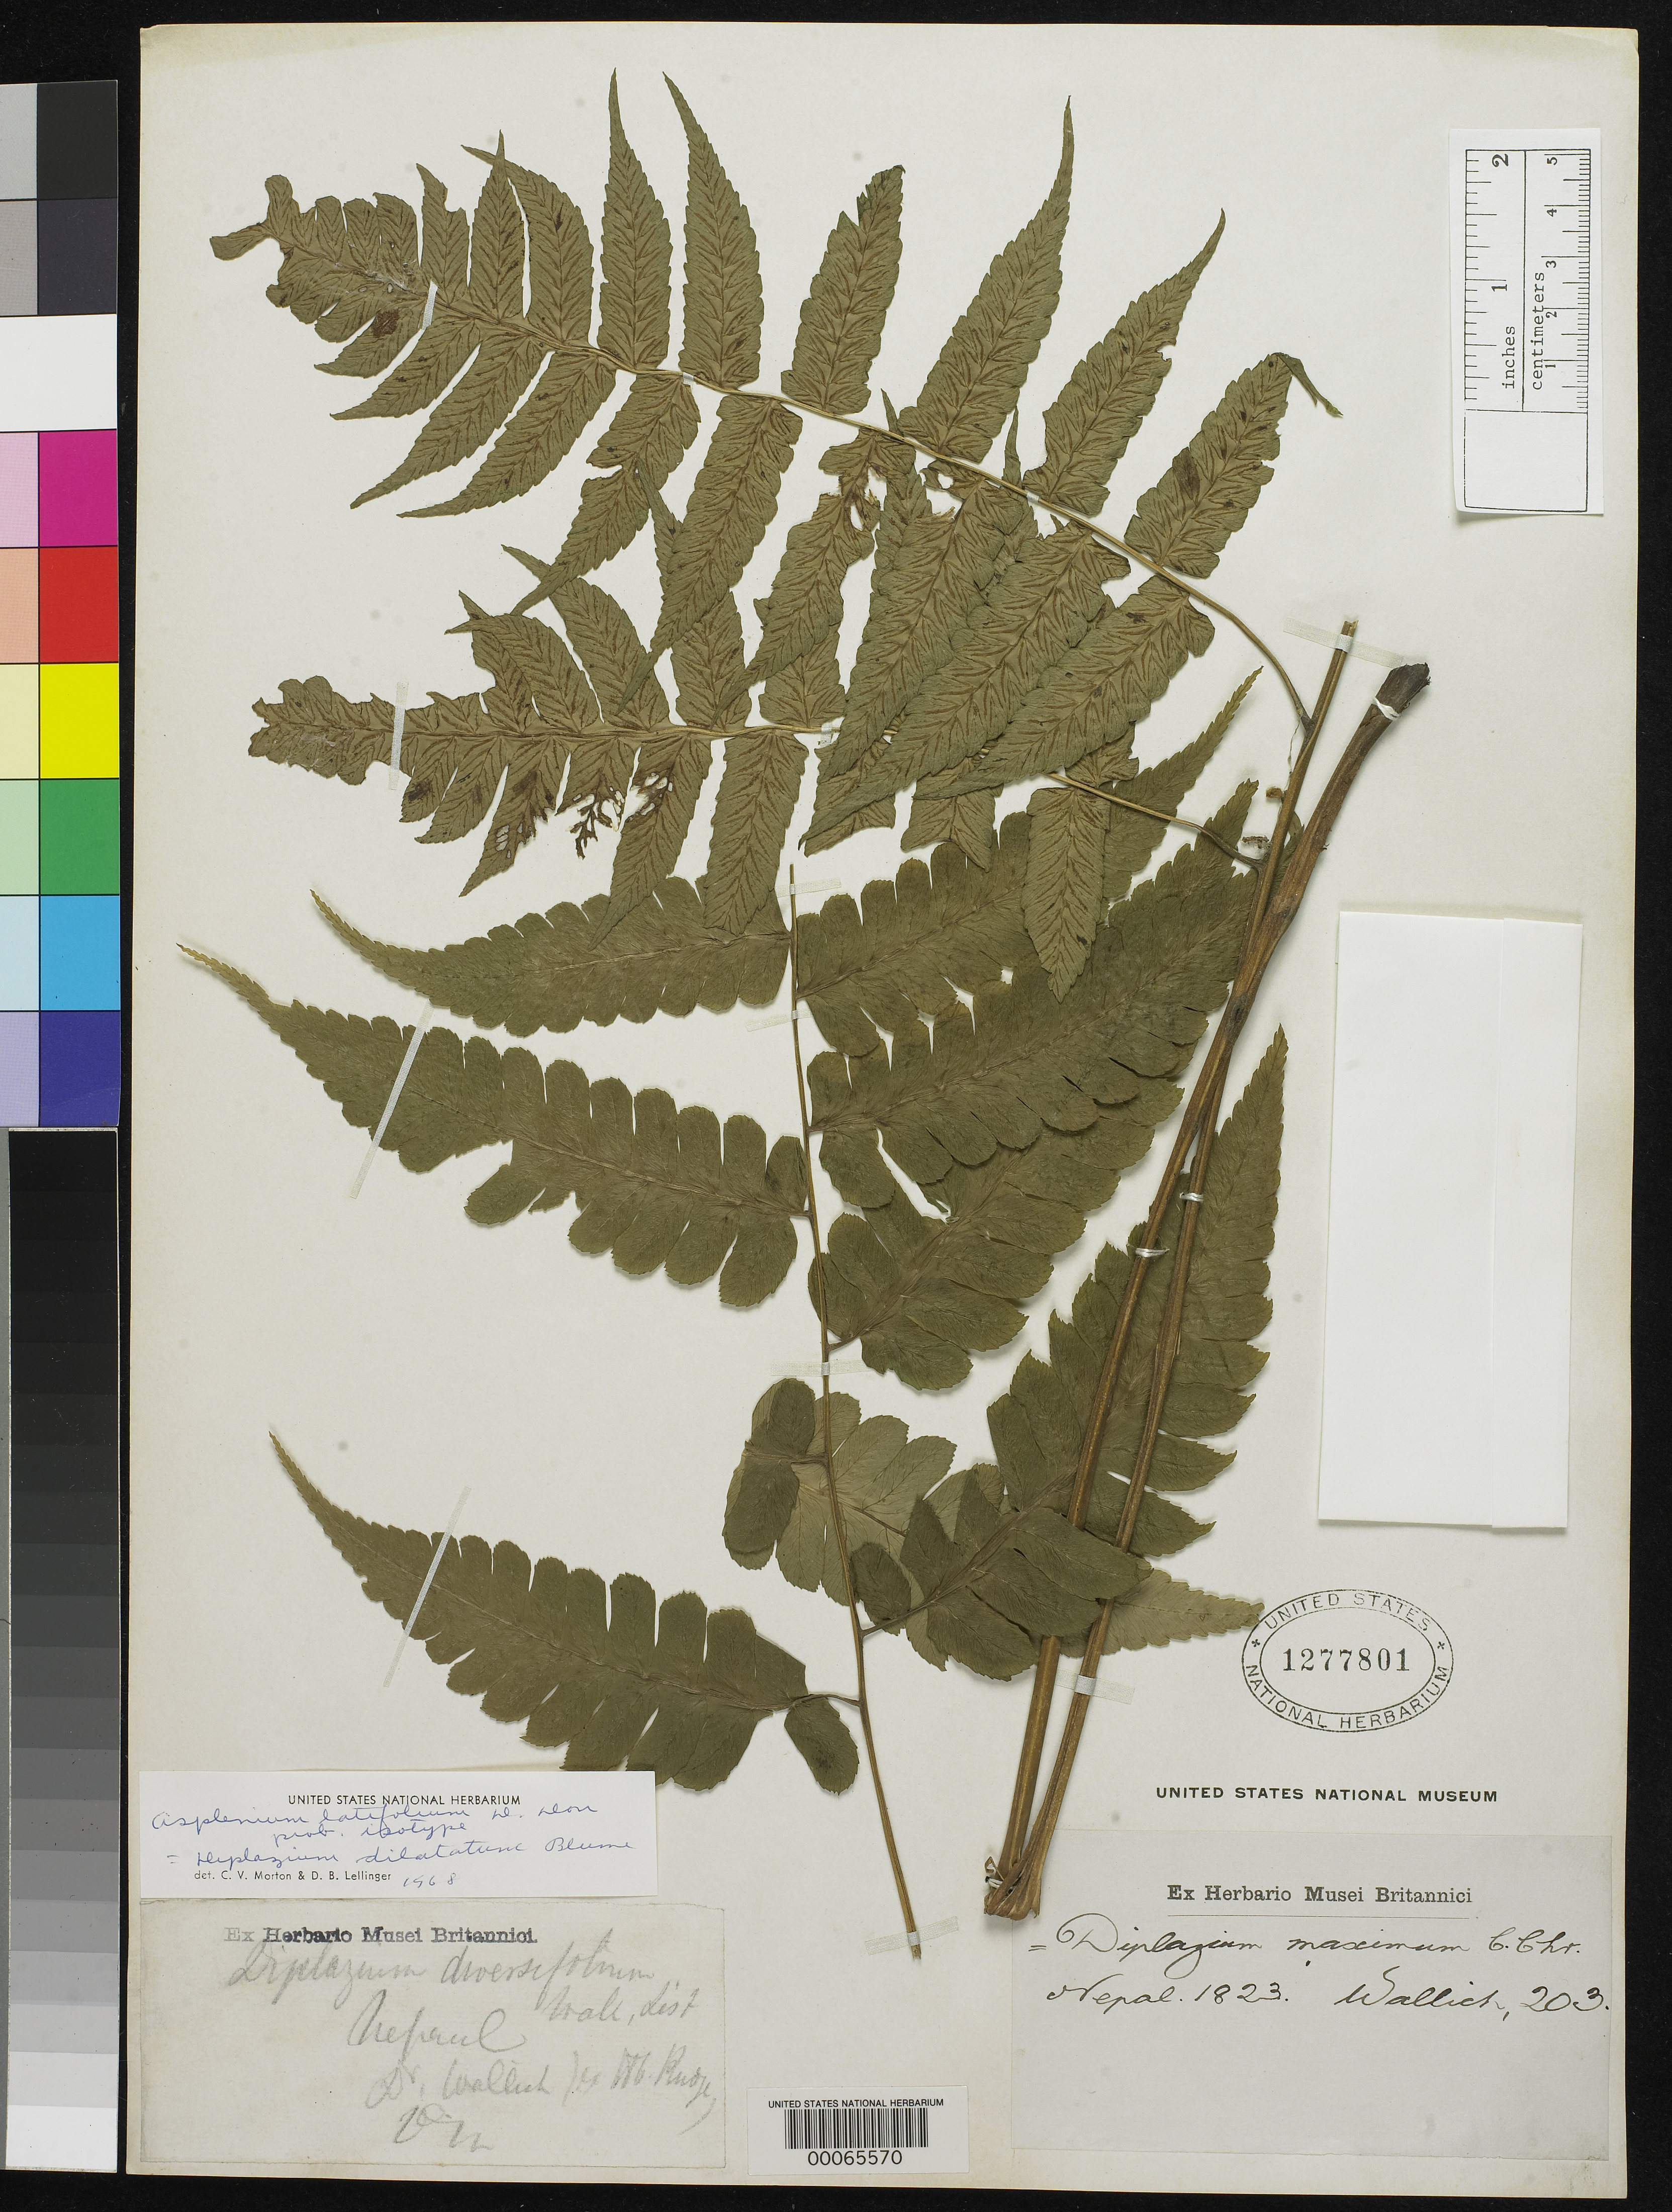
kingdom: Plantae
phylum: Tracheophyta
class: Polypodiopsida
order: Polypodiales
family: Aspleniaceae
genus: Asplenium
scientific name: Asplenium latifolium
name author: D. Don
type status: Probable Isotype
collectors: N. Wallich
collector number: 203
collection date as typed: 1823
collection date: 1823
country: Nepal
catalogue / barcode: US 1277801